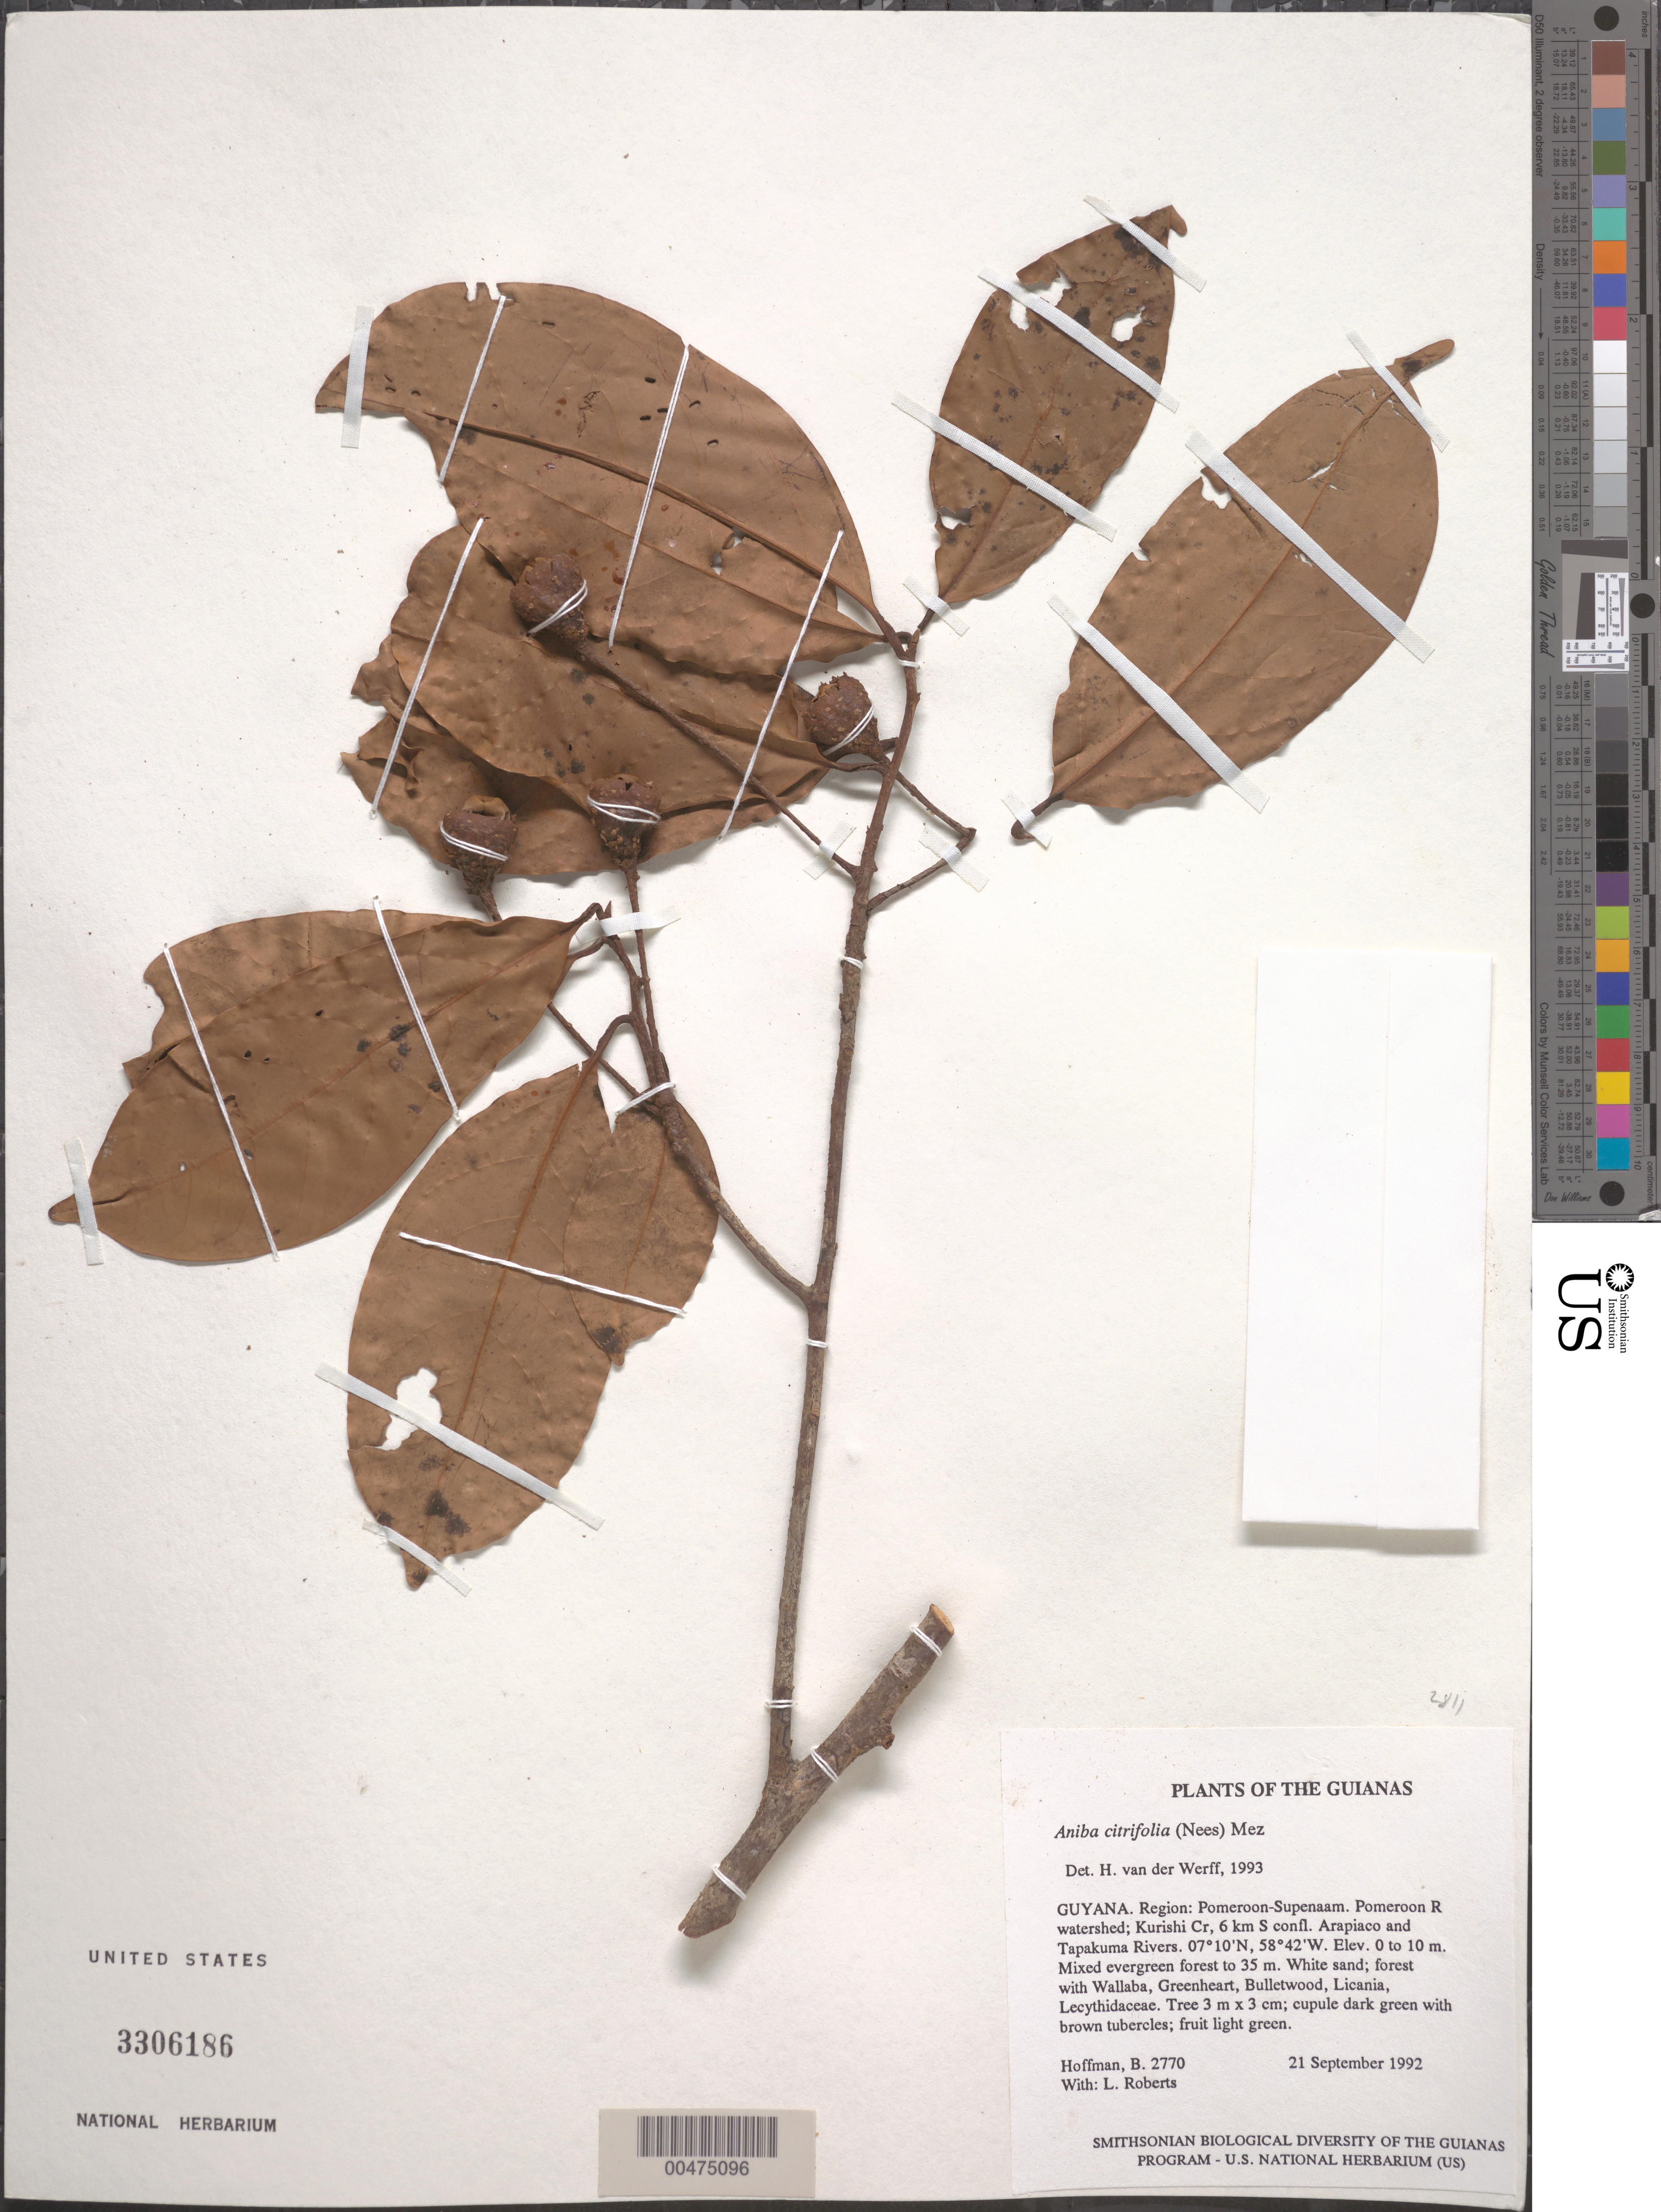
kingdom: Plantae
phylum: Tracheophyta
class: Magnoliopsida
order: Laurales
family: Lauraceae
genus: Aniba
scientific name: Aniba citrifolia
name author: (Nees) Mez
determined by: van der Werff, H., (MO), Missouri Botanical Garden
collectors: B. Hoffman & L. Roberts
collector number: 2770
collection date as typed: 21 September 1992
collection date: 1992-09-21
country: Guyana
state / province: Pomeroon-Supenaam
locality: Pomeroon River watershed; Kurishi Creek, 6 km S of confluence of Arapiaco and Tapakuma Rivers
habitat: Mixed evergreen forest to 35 m. White sand; forest with Wallaba, Greenheart, Bulletwood, Licania, Lecythidaceae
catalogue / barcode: US 3306186